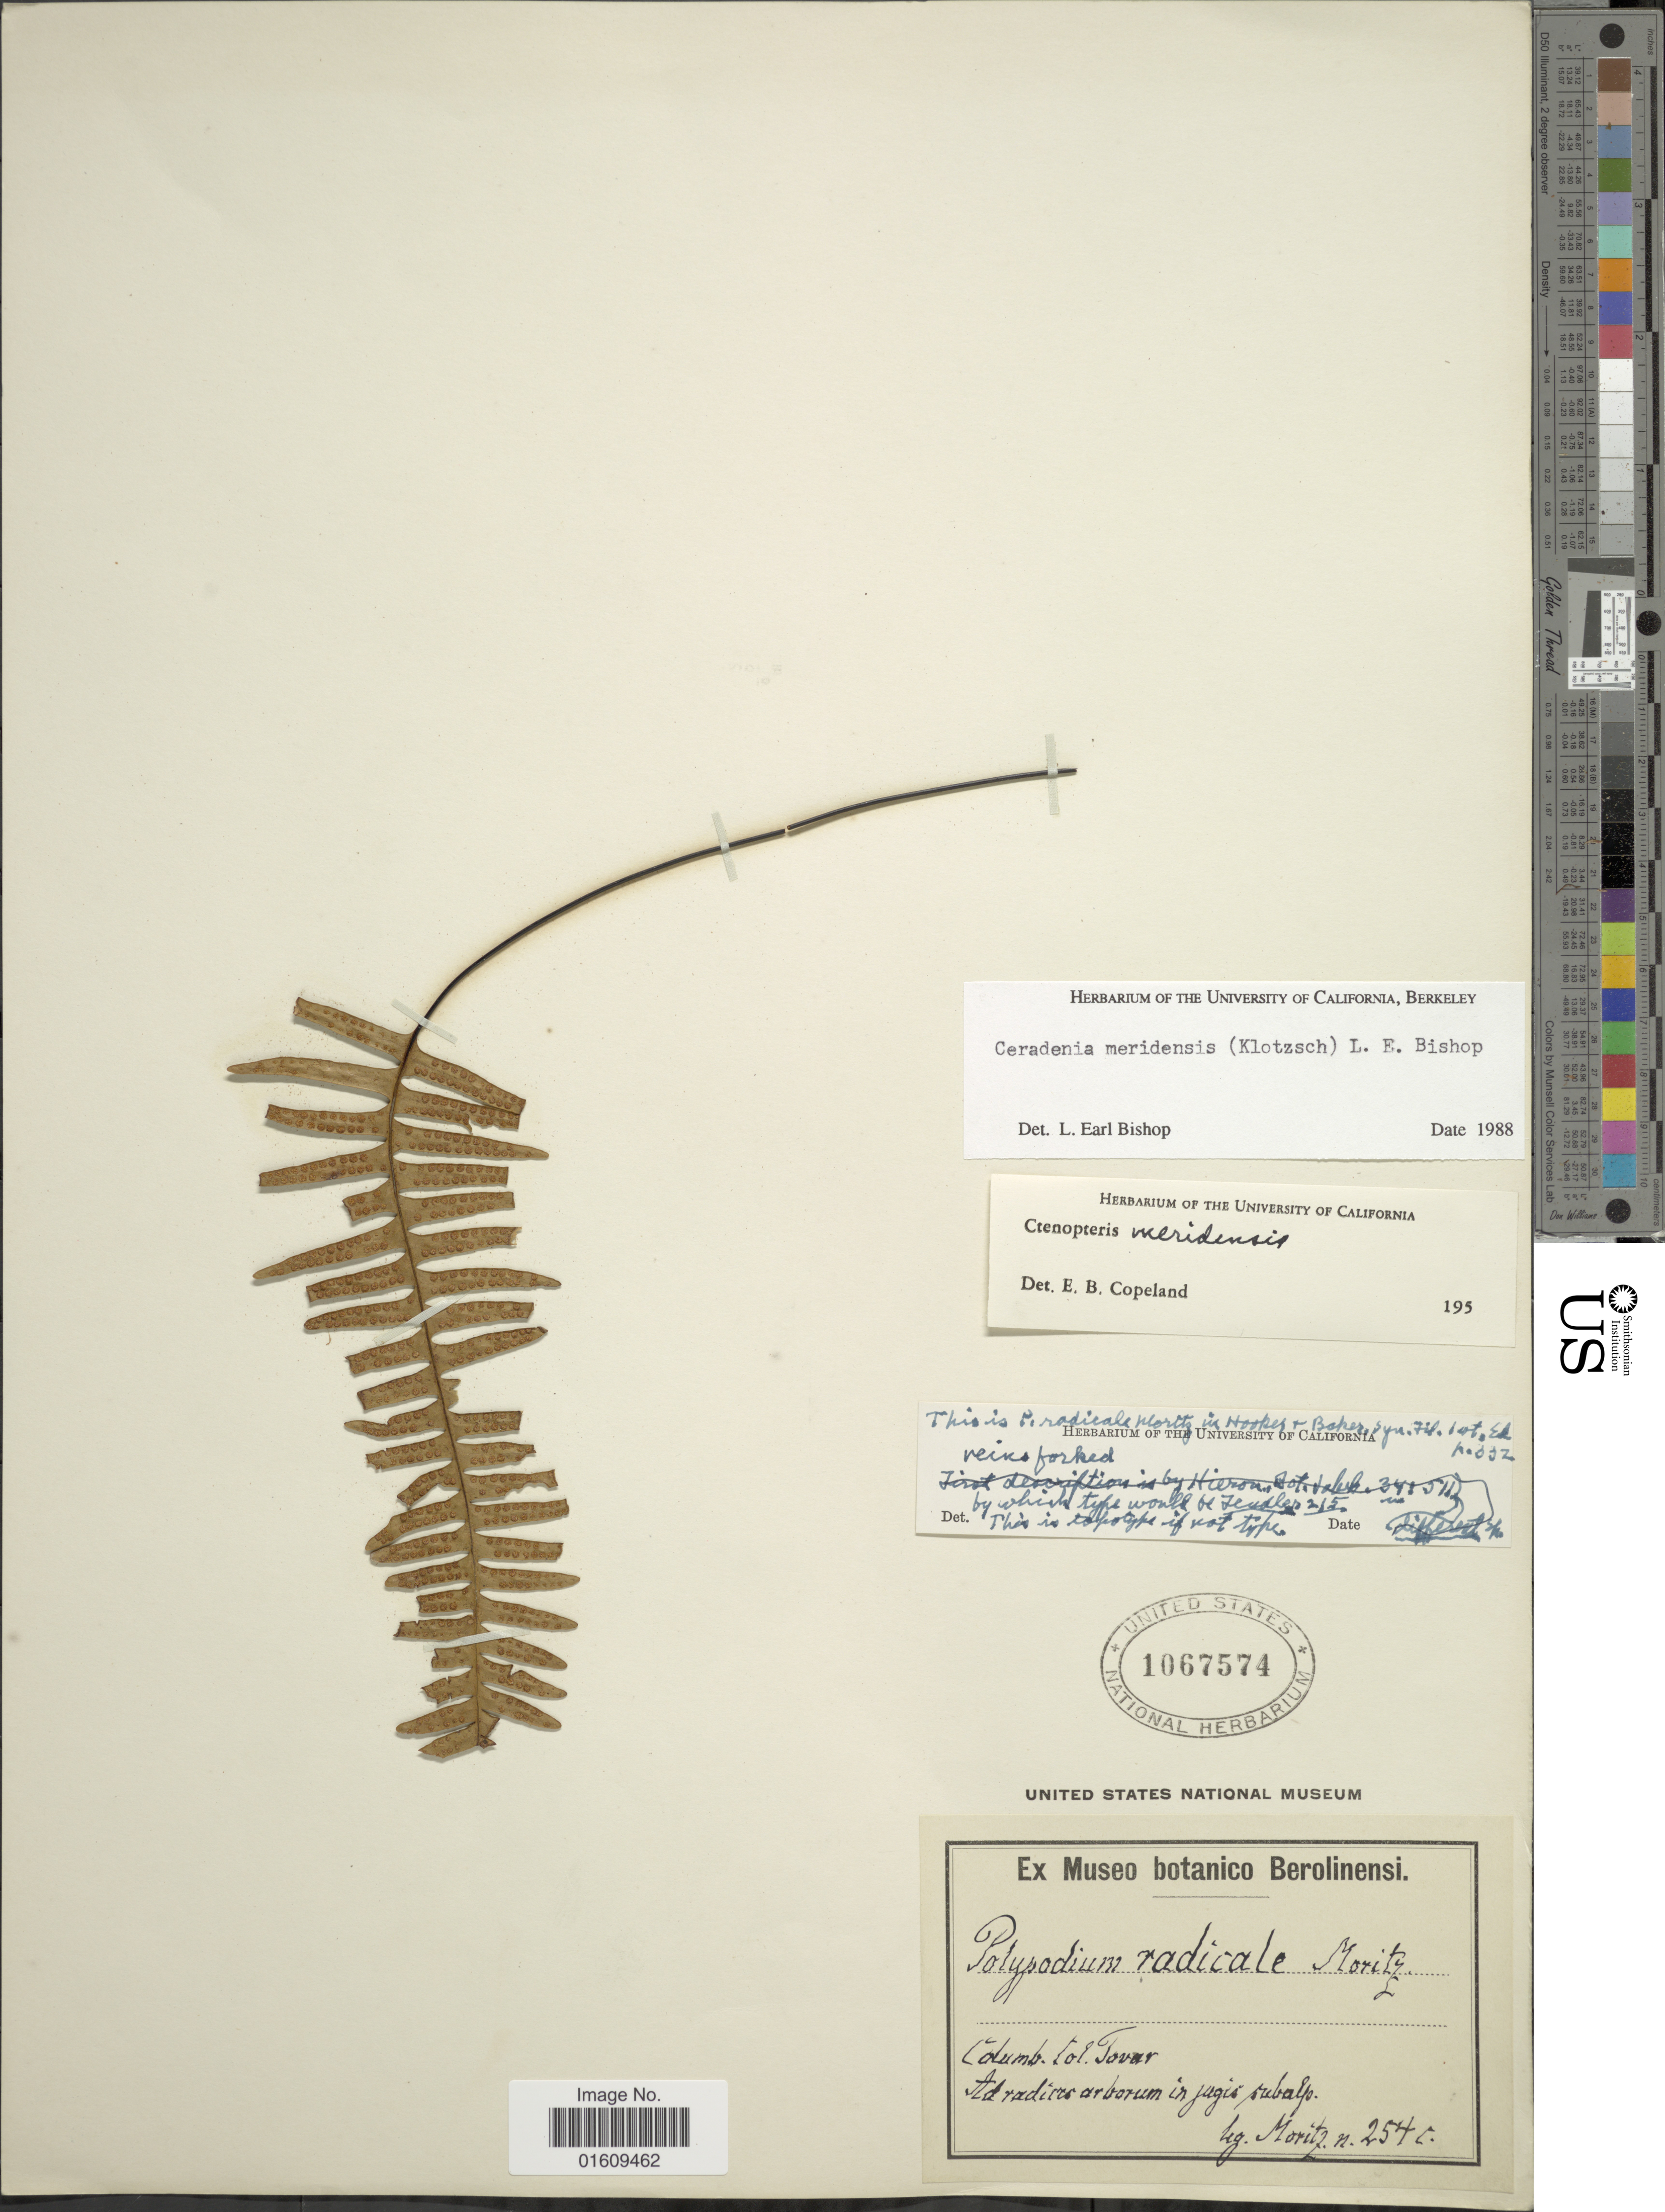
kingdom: Plantae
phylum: Tracheophyta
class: Polypodiopsida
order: Polypodiales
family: Polypodiaceae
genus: Ceradenia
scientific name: Ceradenia meridensis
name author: (Klotzsch) L.E. Bishop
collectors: Moritz, --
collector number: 254c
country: Colombia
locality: Columb. Col Tovar.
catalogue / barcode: US 1067547